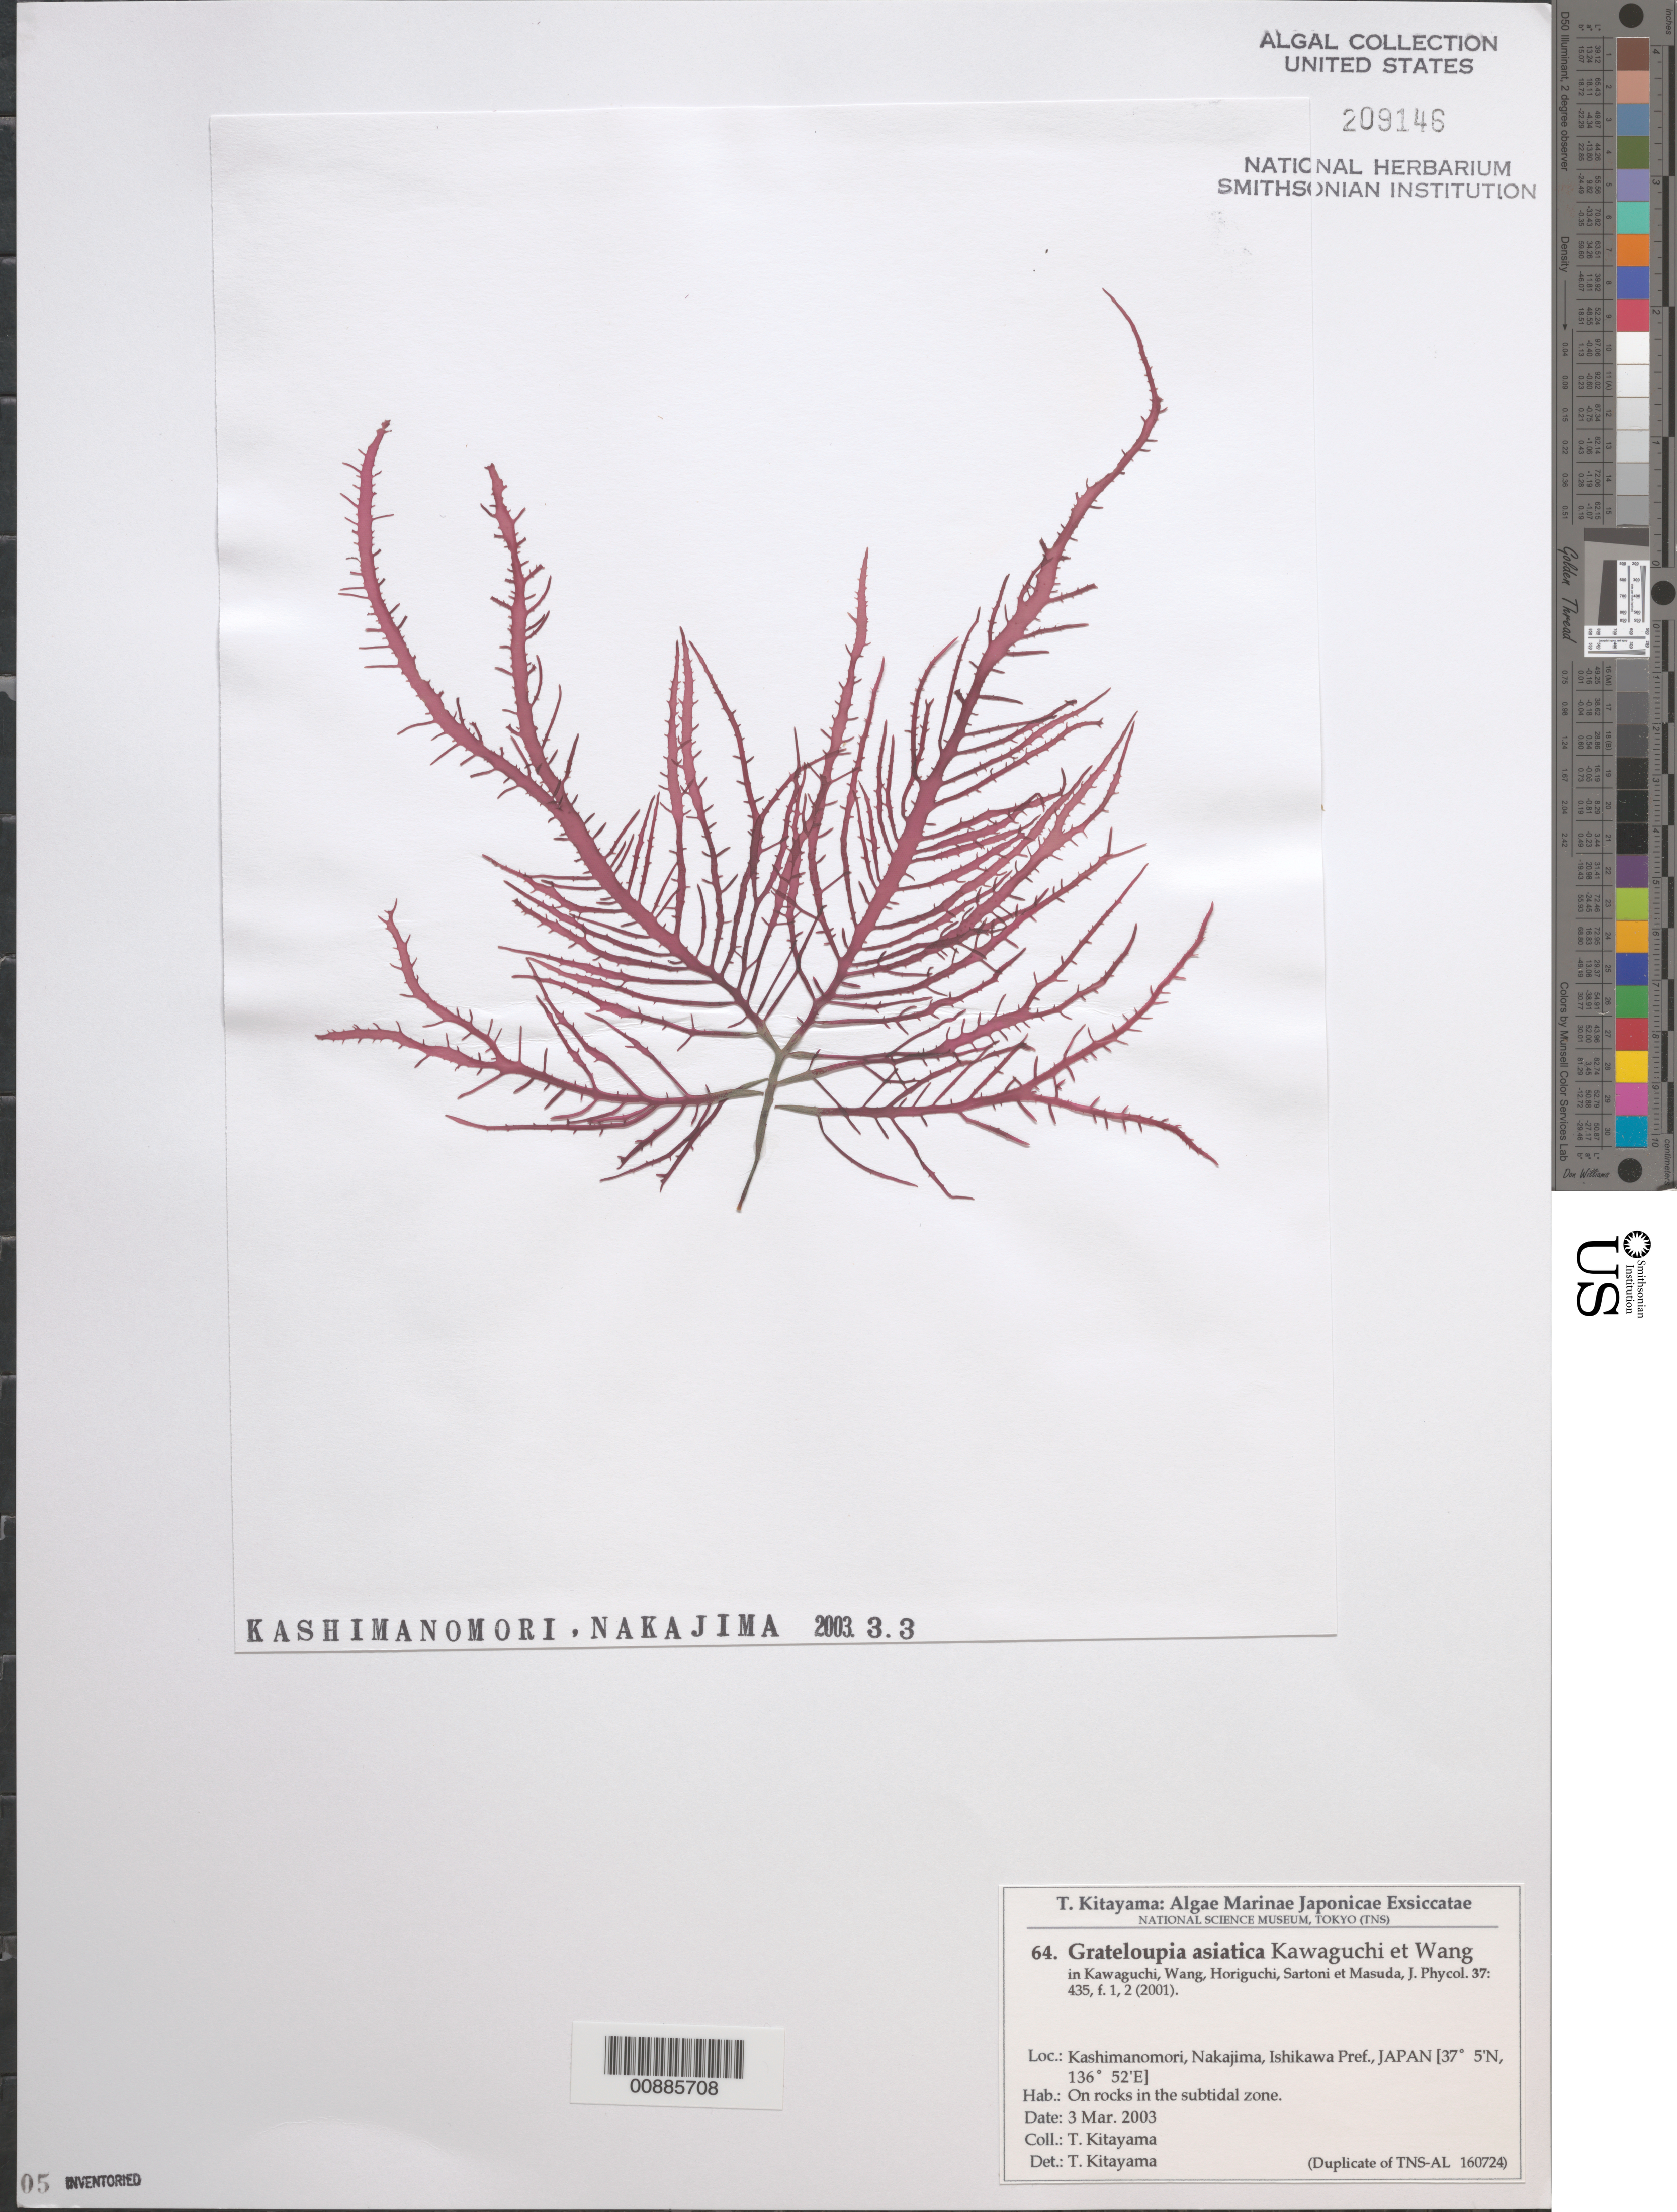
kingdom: Plantae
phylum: Rhodophyta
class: Florideophyceae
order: Halymeniales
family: Halymeniaceae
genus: Grateloupia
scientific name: Grateloupia asiatica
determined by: Kitayama, T.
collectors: T. Kitayama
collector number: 64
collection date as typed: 03 Mar 2003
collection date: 2003-03-03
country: Japan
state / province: Isikawa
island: Honshu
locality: Kashimanomori, Nakajima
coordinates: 37 5' N, 136 52' E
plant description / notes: Kitayama, T., Algae Marinae Japonicae Exsiccatae, Fasc. III (Nos. 51-75)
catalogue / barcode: US 209146